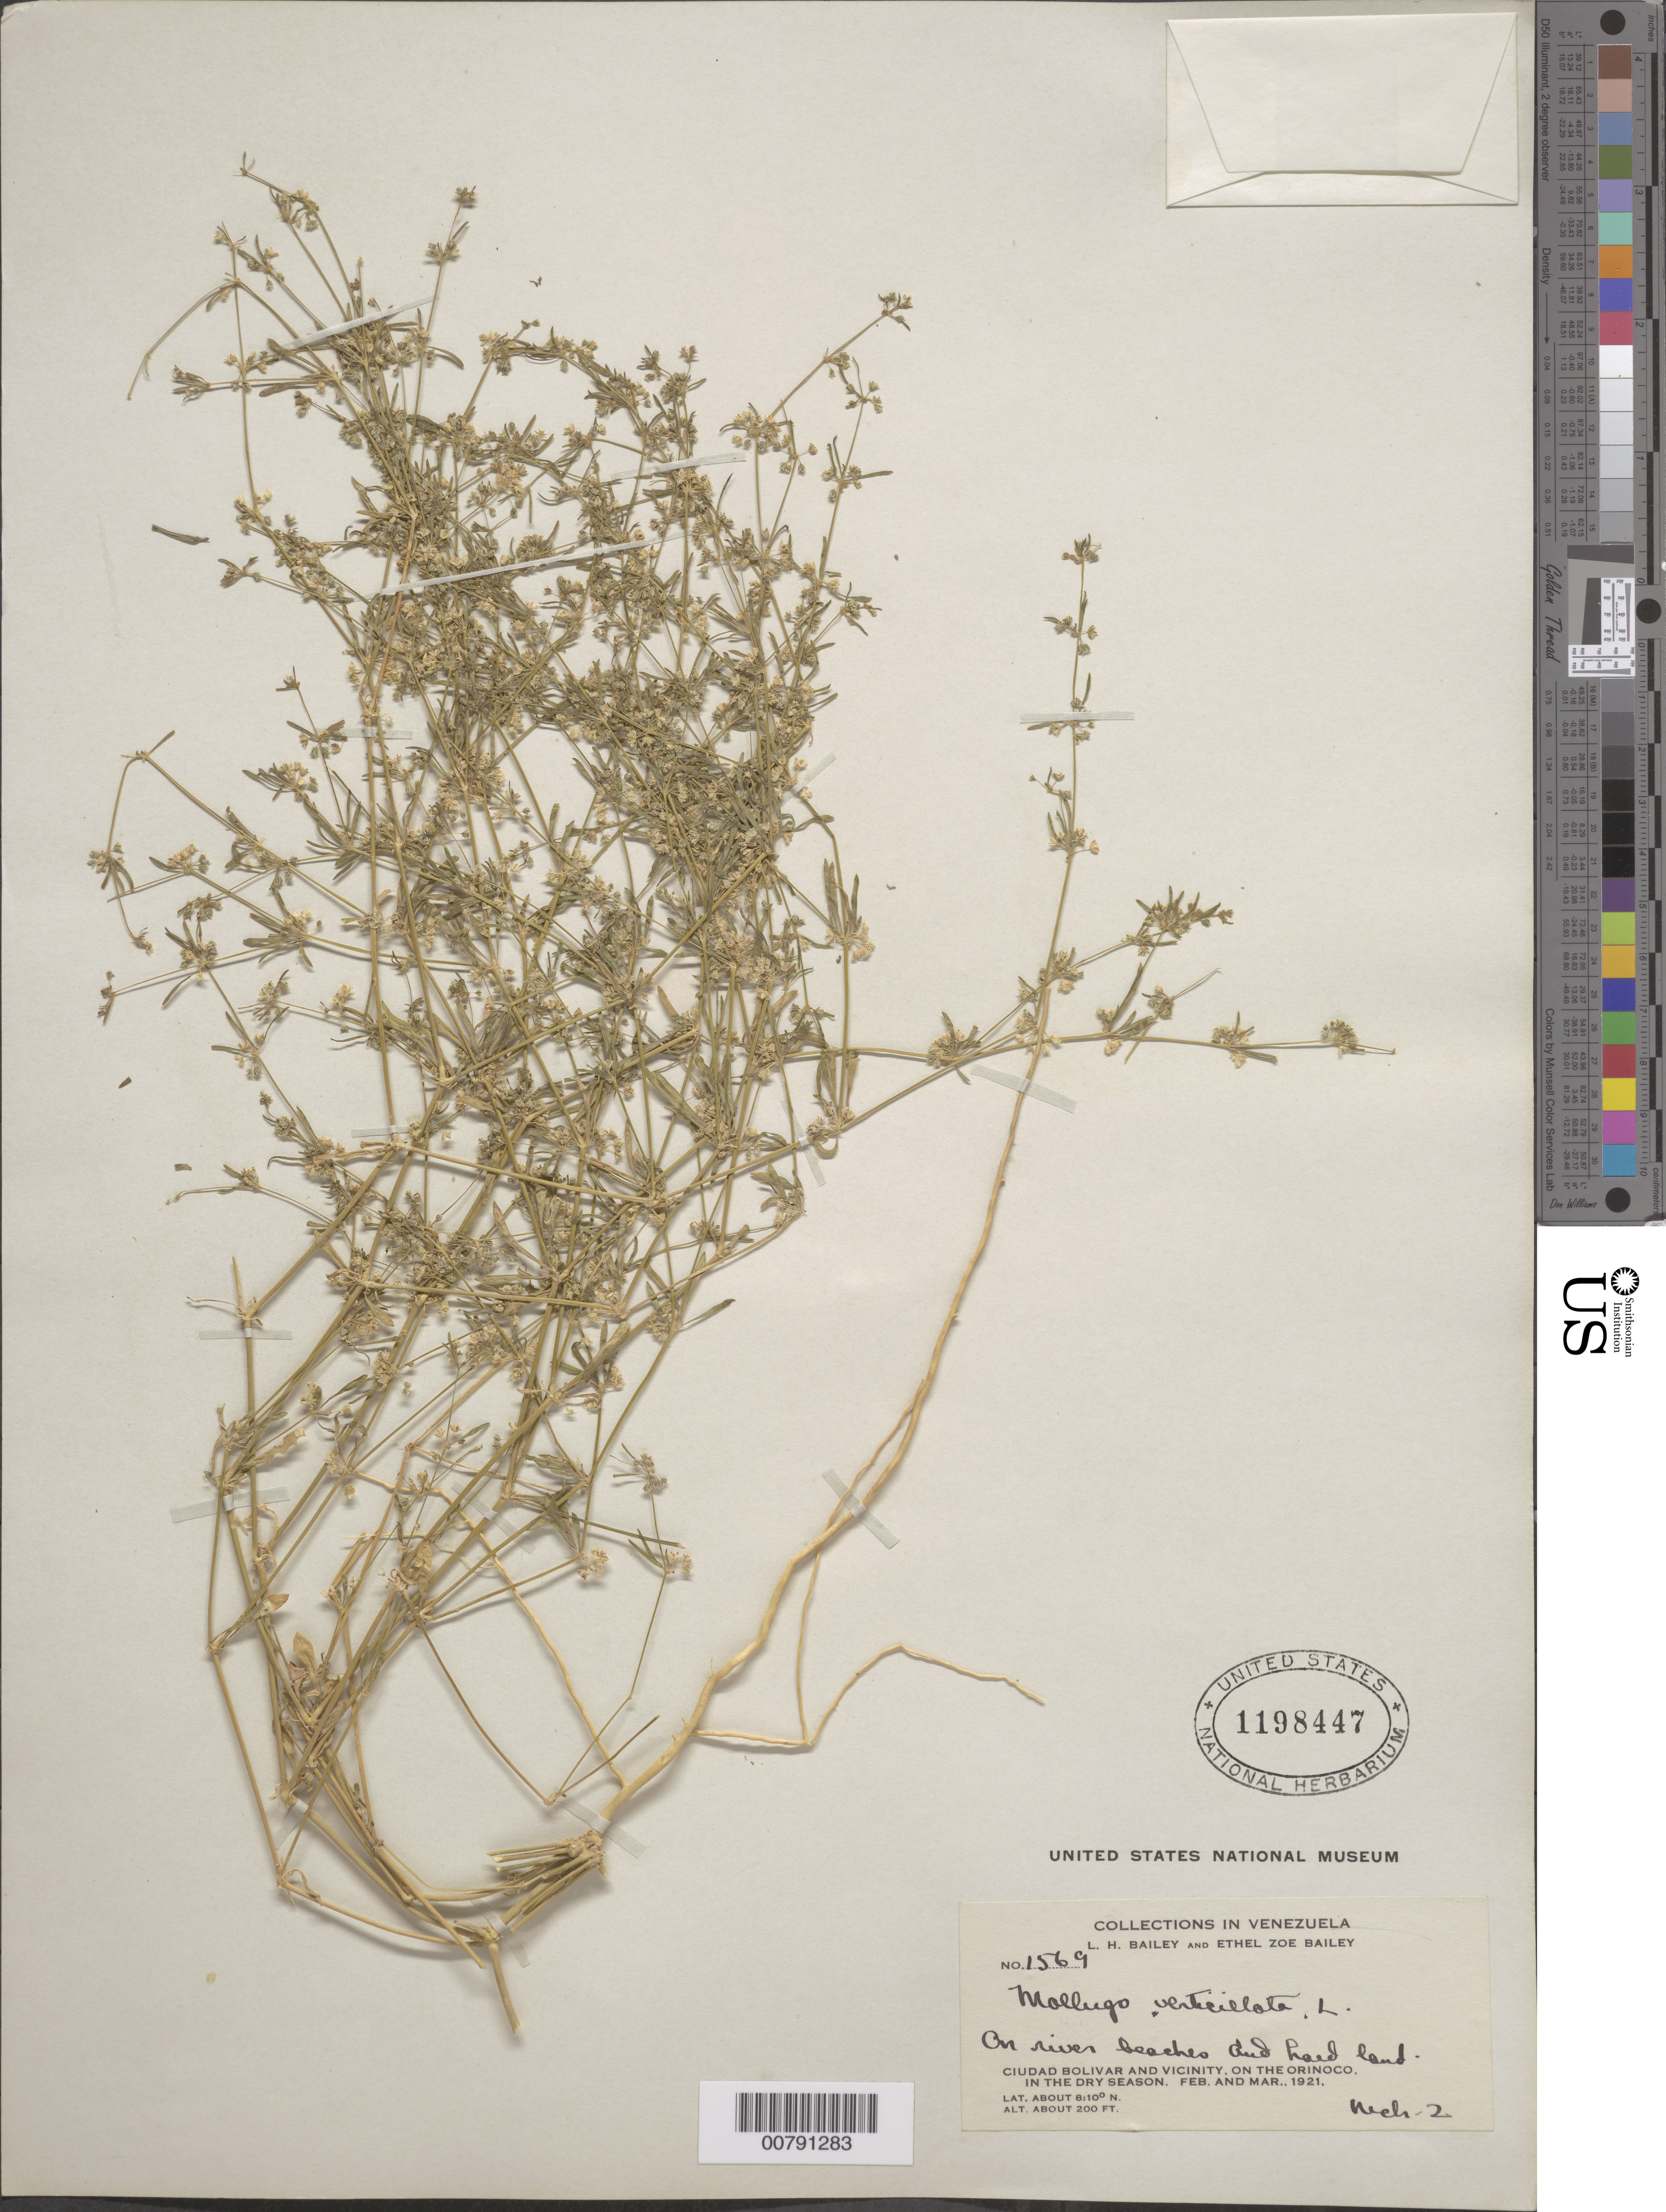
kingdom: Plantae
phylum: Tracheophyta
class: Magnoliopsida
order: Caryophyllales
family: Molluginaceae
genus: Mollugo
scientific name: Mollugo verticillata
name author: L.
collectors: L. H. Bailey & E. Z. Bailey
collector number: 1569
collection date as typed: Feb-21 and Mar-21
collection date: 1921-02,1921-03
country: Venezuela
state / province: Bolívar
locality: Ciudad Bolívar and vicinity, Orinoco R.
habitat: River beaches and low land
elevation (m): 61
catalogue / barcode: US 1198447